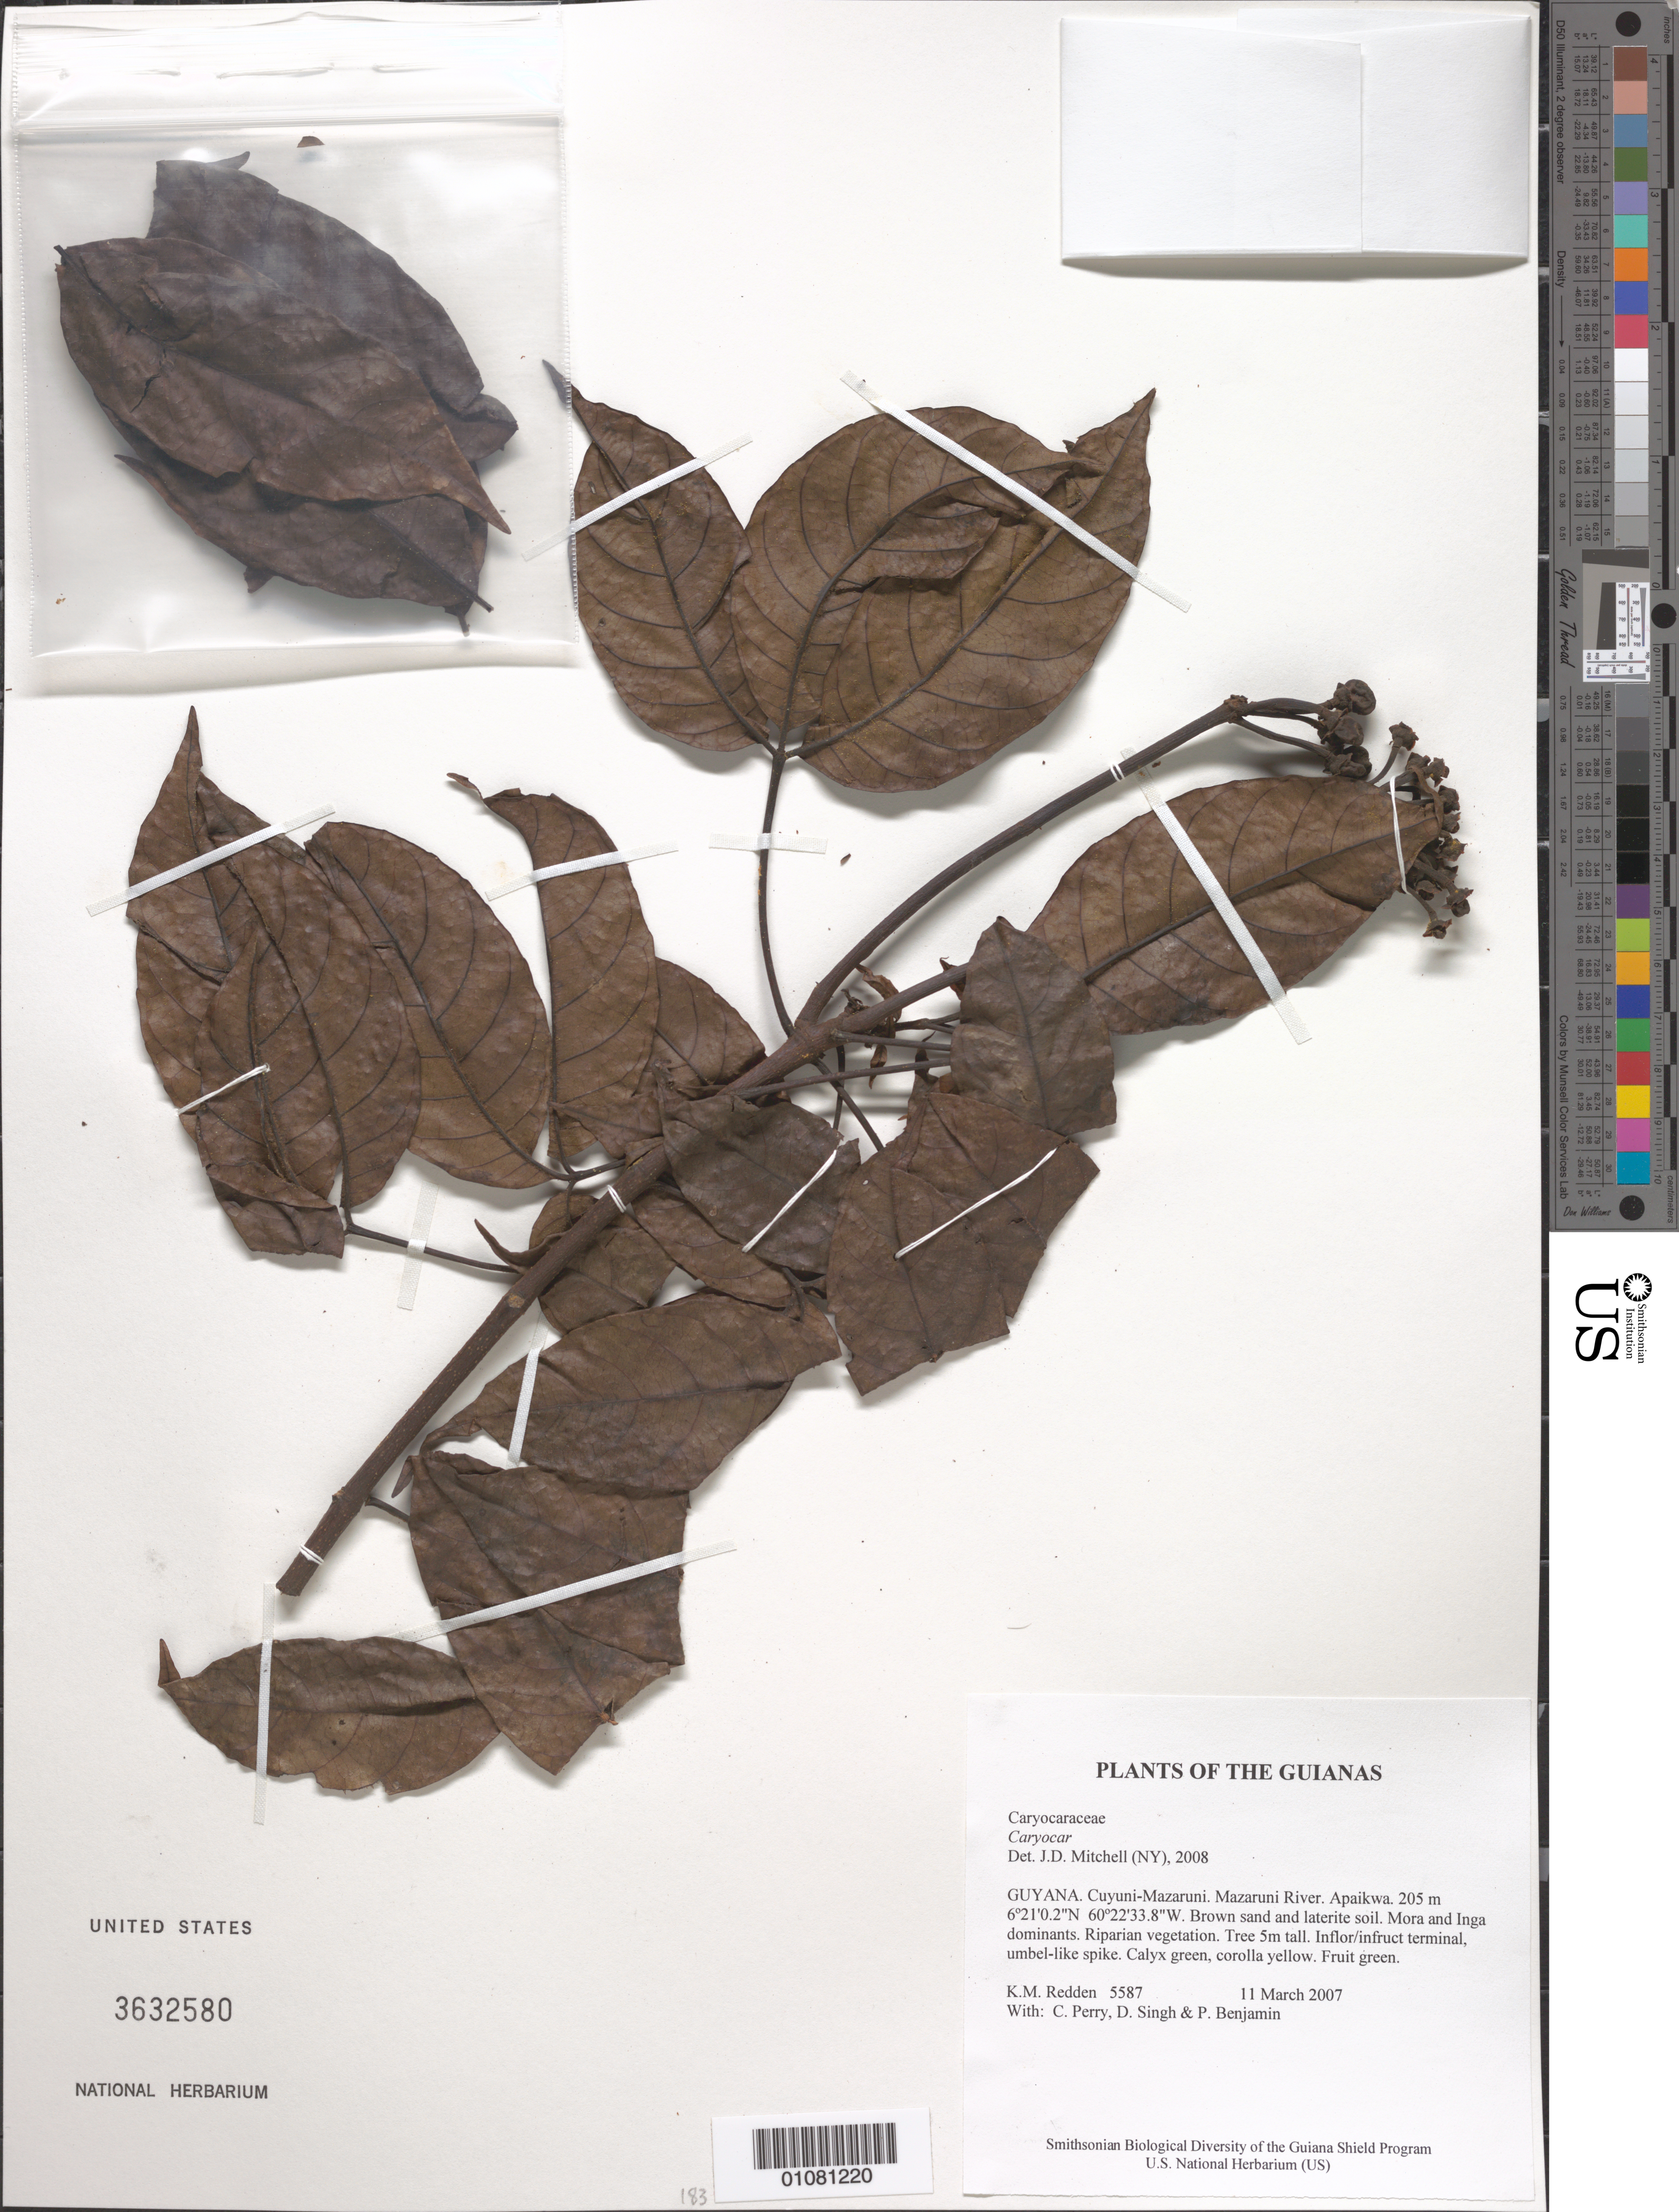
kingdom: Plantae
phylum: Tracheophyta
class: Magnoliopsida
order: Malpighiales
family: Caryocaraceae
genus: Caryocar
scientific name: Caryocar sp.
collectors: K. M. Redden, C. Perry, D. Singh & P. Benjamin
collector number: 5587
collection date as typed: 11 March 2007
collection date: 2007-03-11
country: Guyana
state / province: Cuyuni-Mazaruni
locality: Mazaruni River. Apaikwa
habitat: Brown sand and laterite soil. Mora and Inga dominant. Riparian vegetation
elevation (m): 205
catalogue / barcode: US 3632580